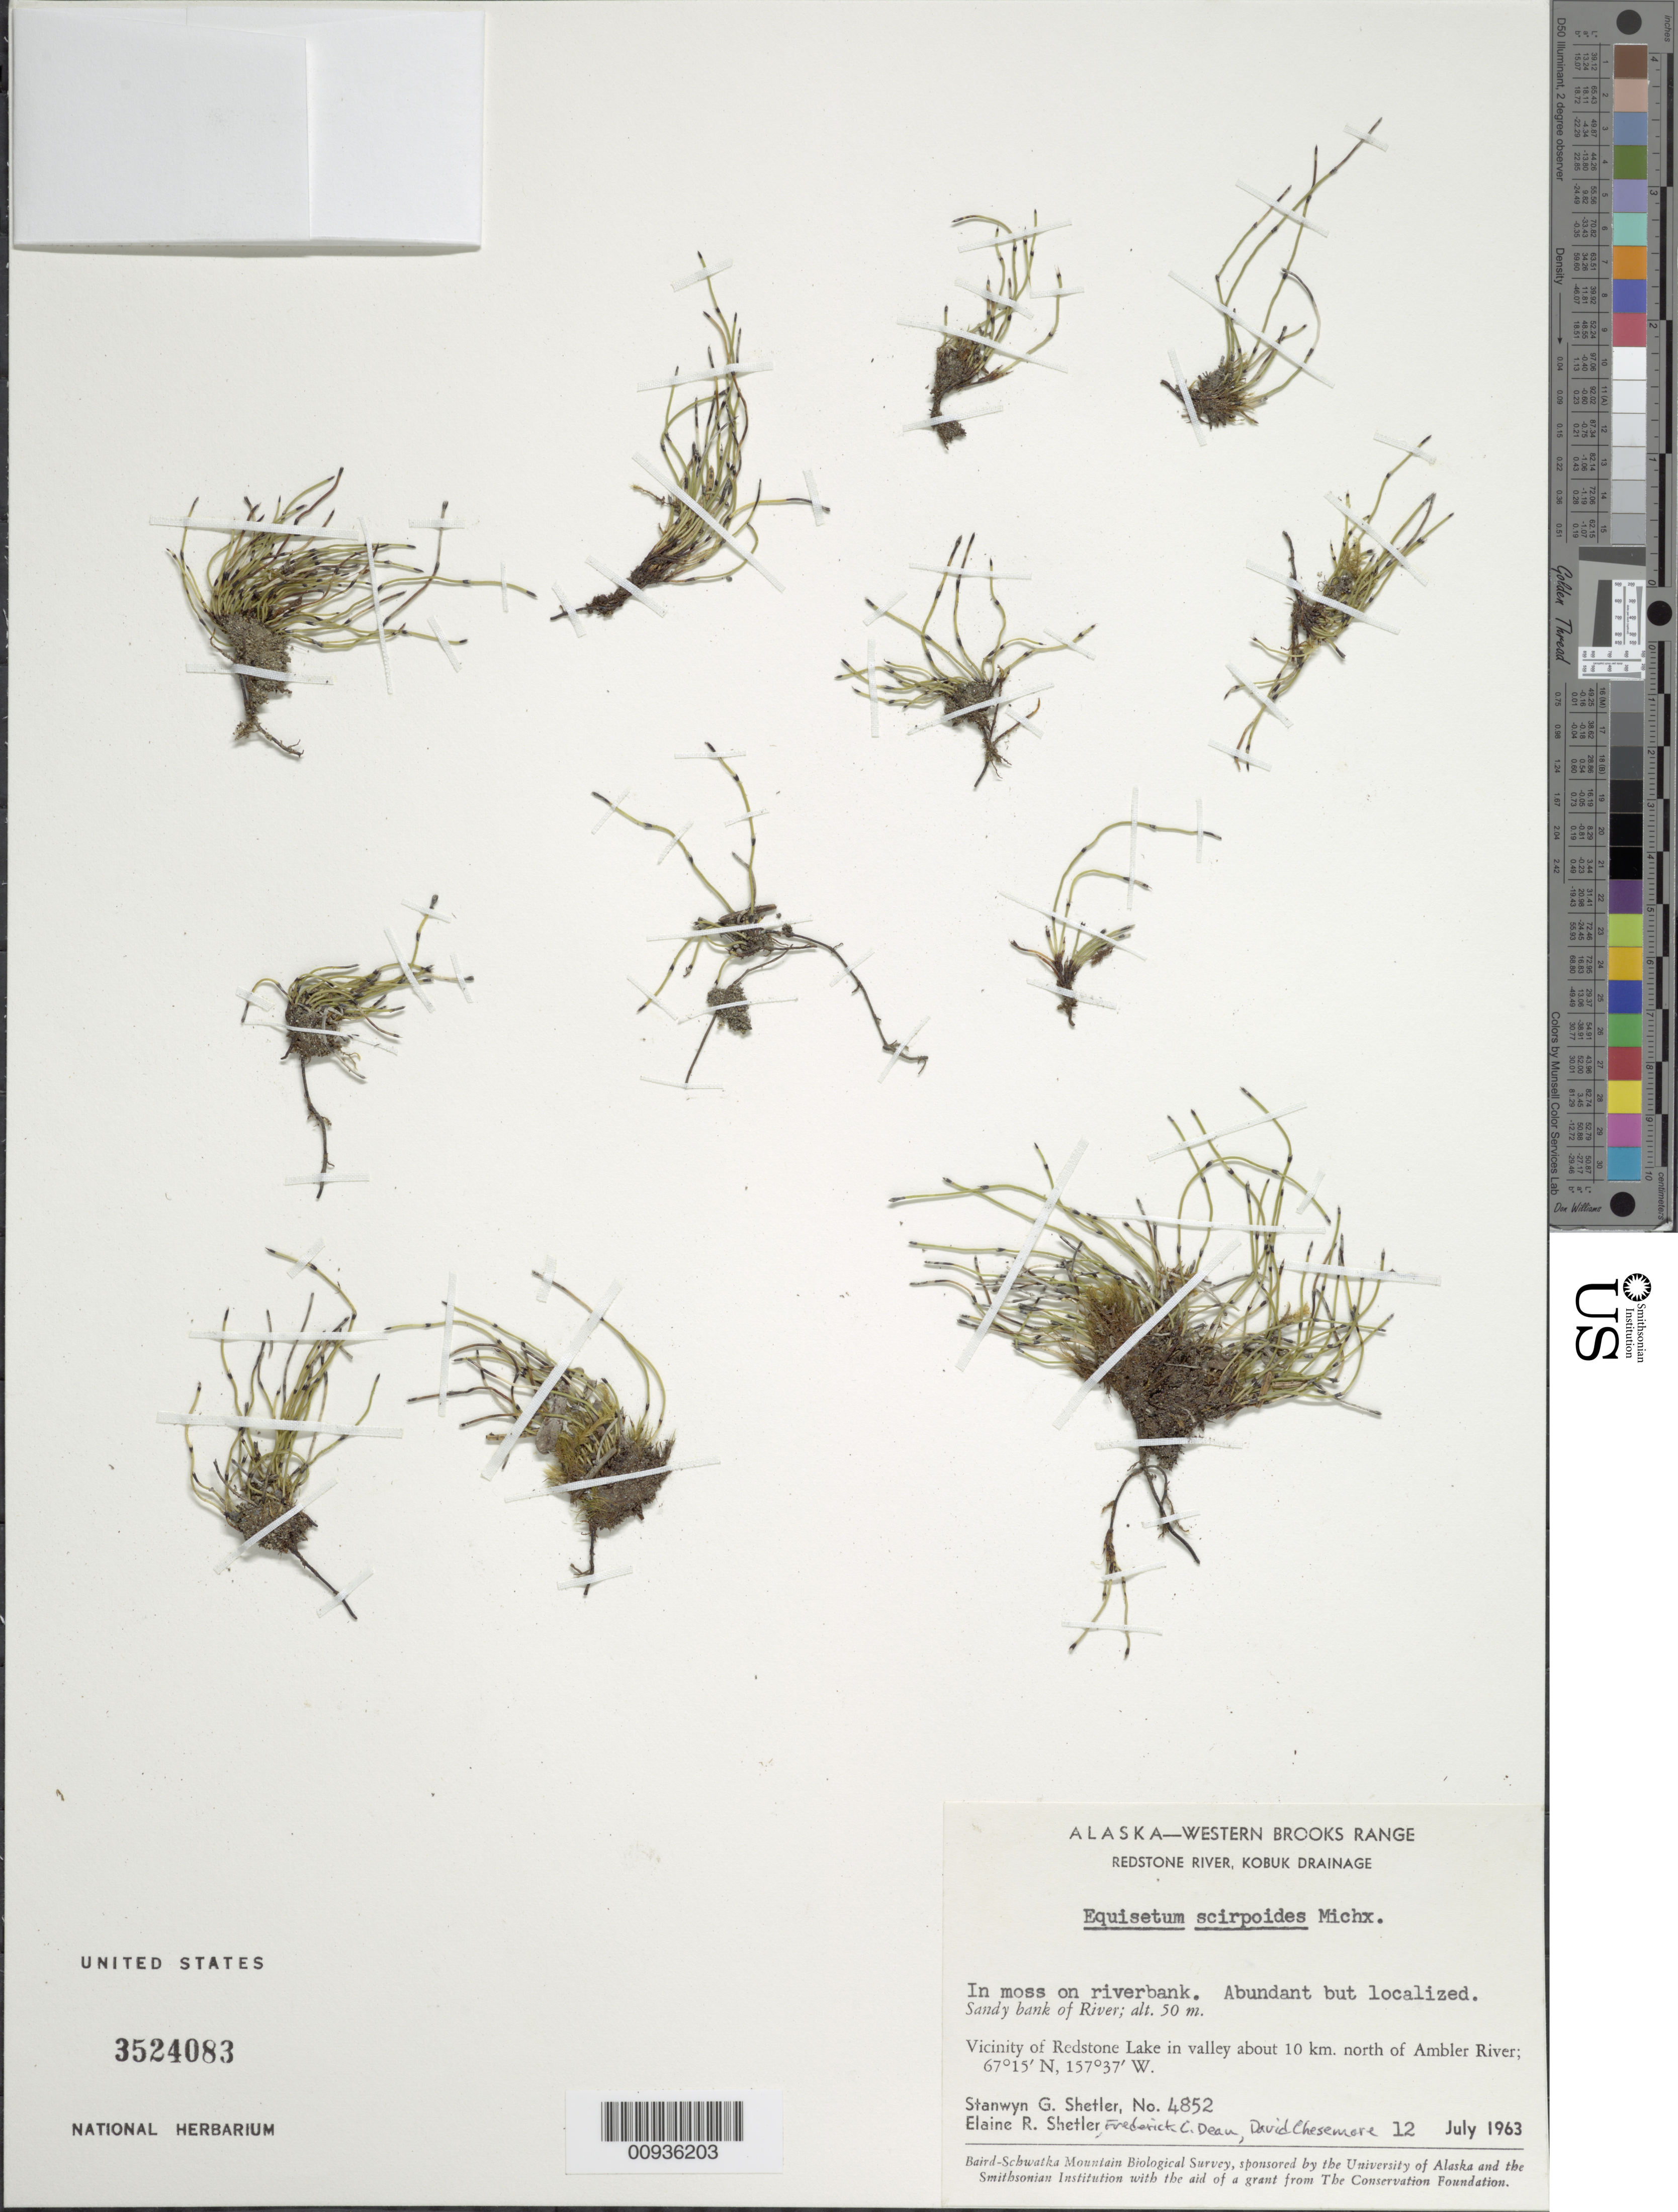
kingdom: Plantae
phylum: Tracheophyta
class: Polypodiopsida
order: Equisetales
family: Equisetaceae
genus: Equisetum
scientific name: Equisetum scirpoides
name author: Michx.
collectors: S. Shetler, E. R. Shetler, F. C. Dean & D. Chesemore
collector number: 4852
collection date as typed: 12 Jul 1963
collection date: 1963-07-12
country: United States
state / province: Alaska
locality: Vicinity of Redstone Lake in valley about 10 km. north of Ambler River. Western Brooks Range, Redstone River, Kobuk Drainage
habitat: Sandy bank of river. In moss on riverbank.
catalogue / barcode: US 3524083